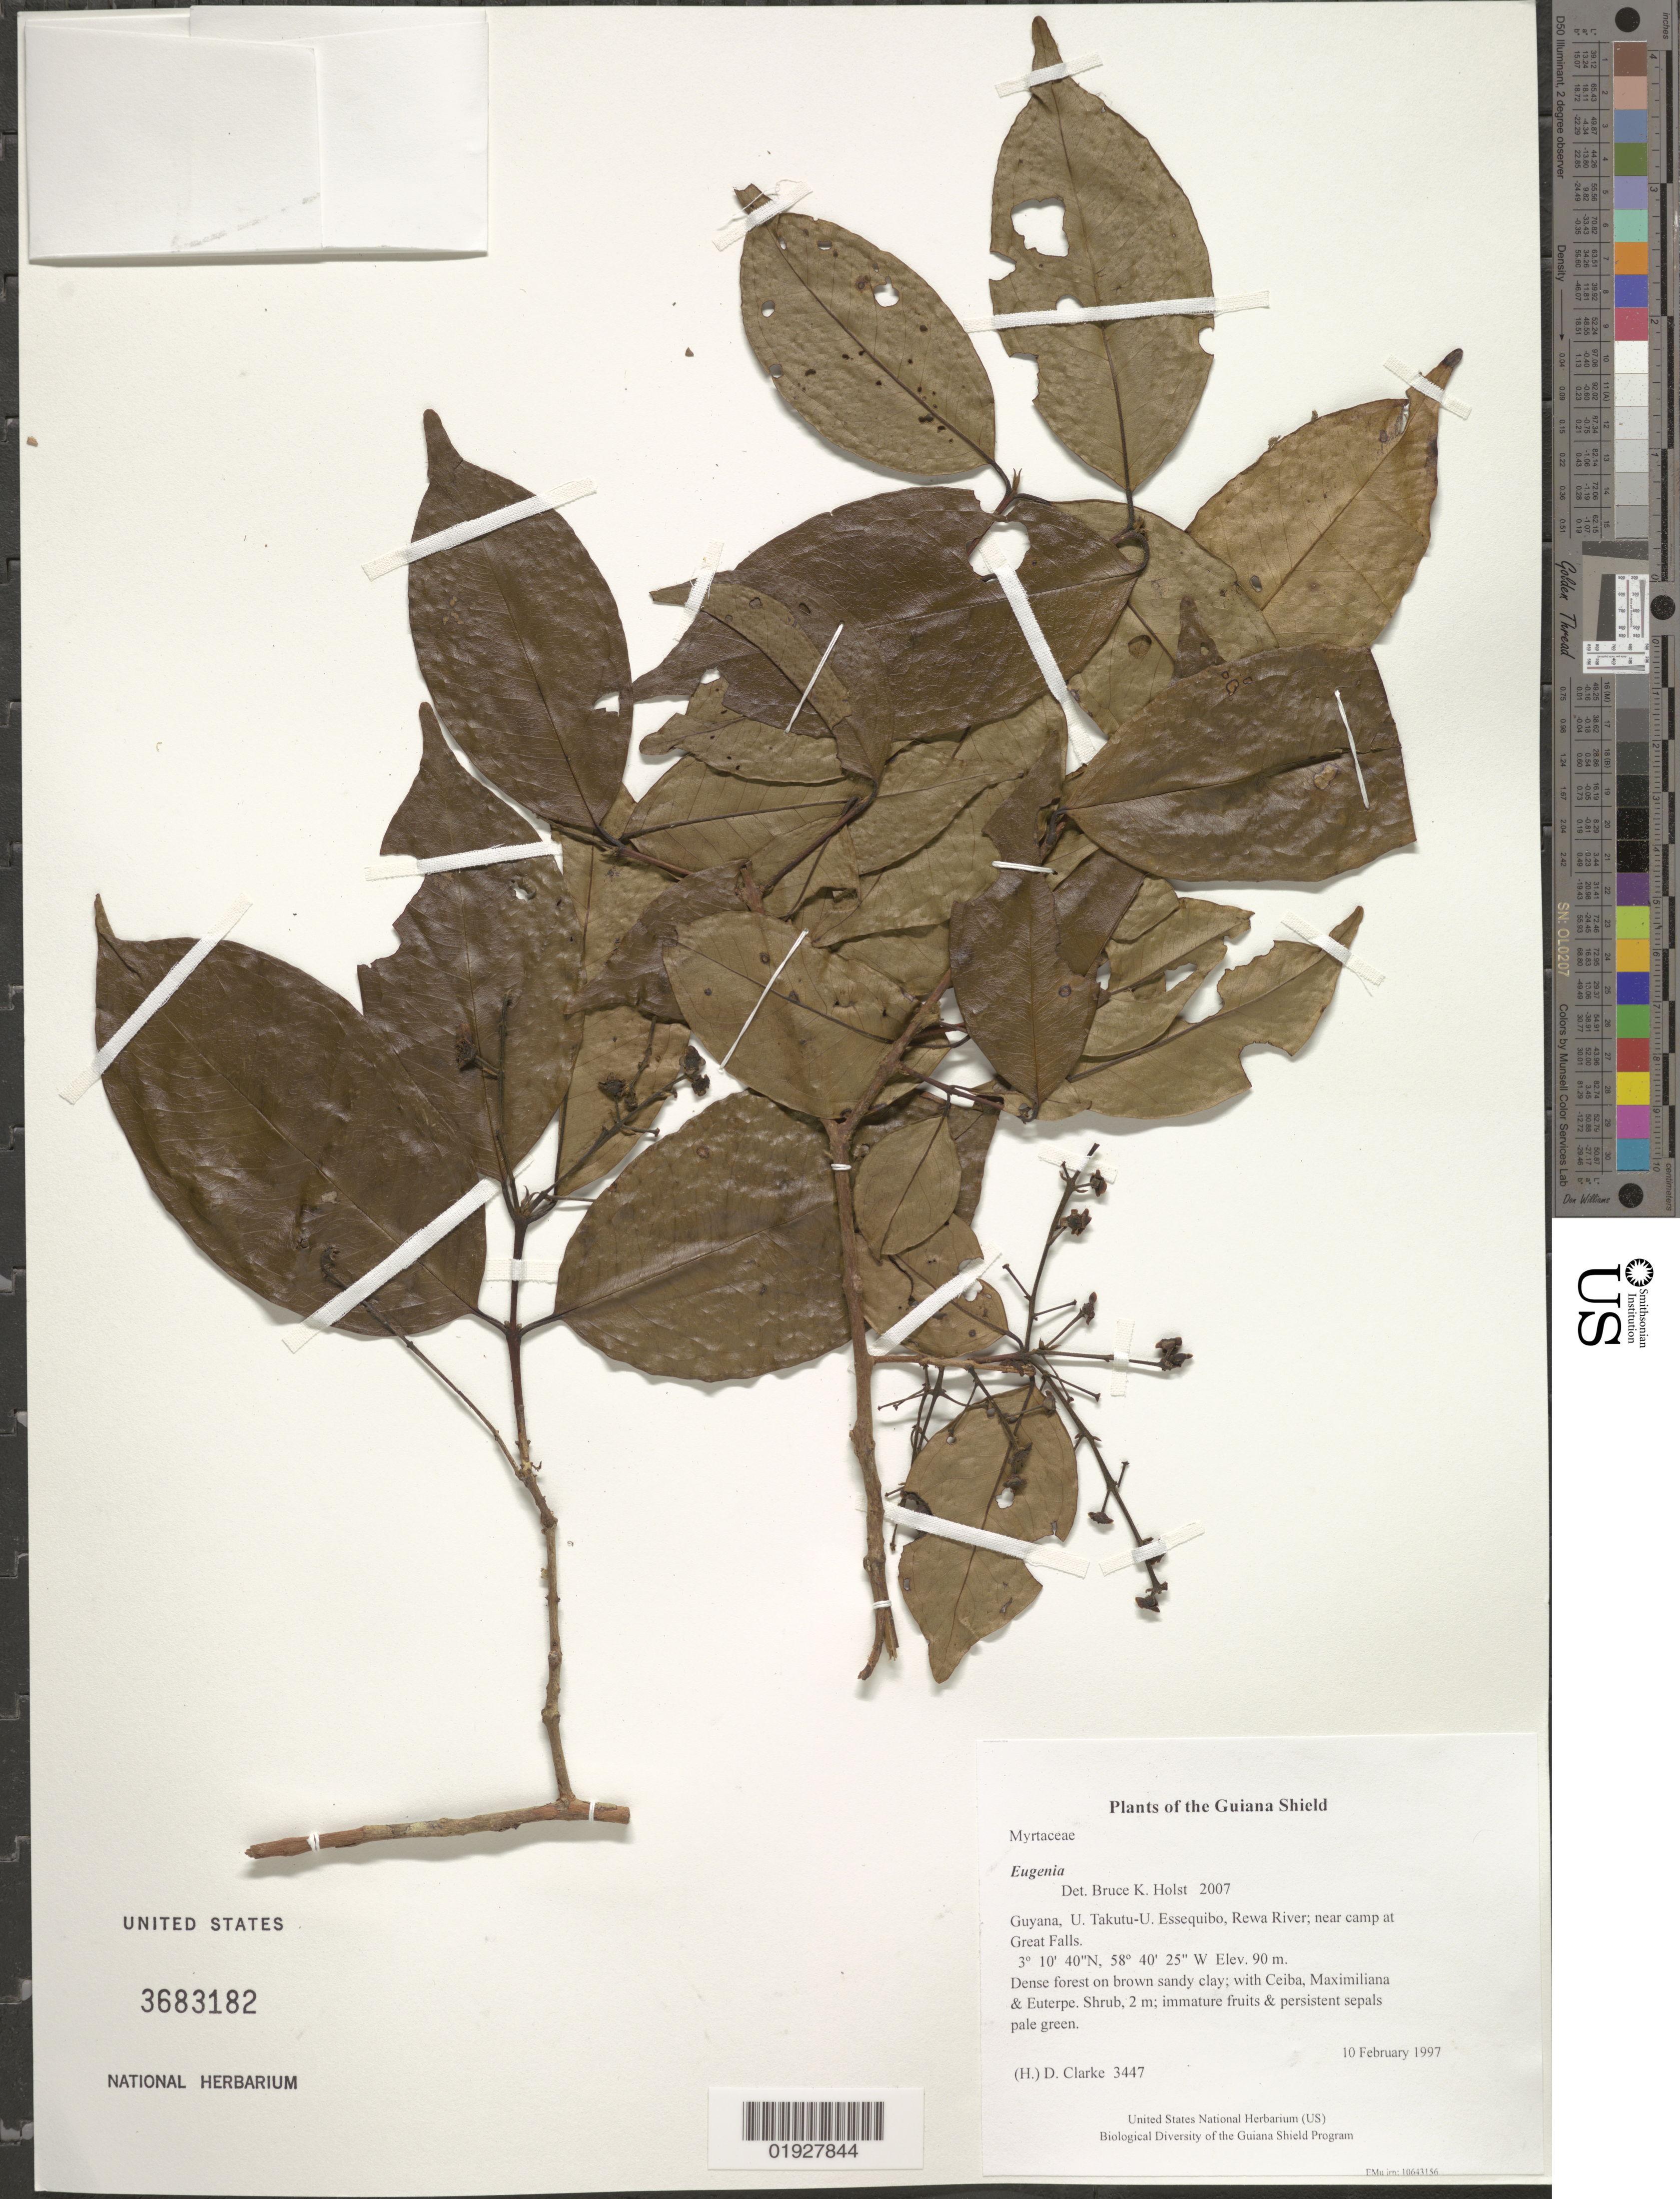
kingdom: Plantae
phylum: Tracheophyta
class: Magnoliopsida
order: Myrtales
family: Myrtaceae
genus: Eugenia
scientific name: Eugenia sp.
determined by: Holst, Bruce K.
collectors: H. D. Clarke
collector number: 3447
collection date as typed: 10 February 1997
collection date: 1997-02-10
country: Guyana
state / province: U. Takutu-U. Essequibo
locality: Rewa River; near camp at Great Falls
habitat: Dense forest on brown sandy clay; with Ceiba, Maximiliana & Euterpe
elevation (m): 90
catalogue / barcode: US 3683182